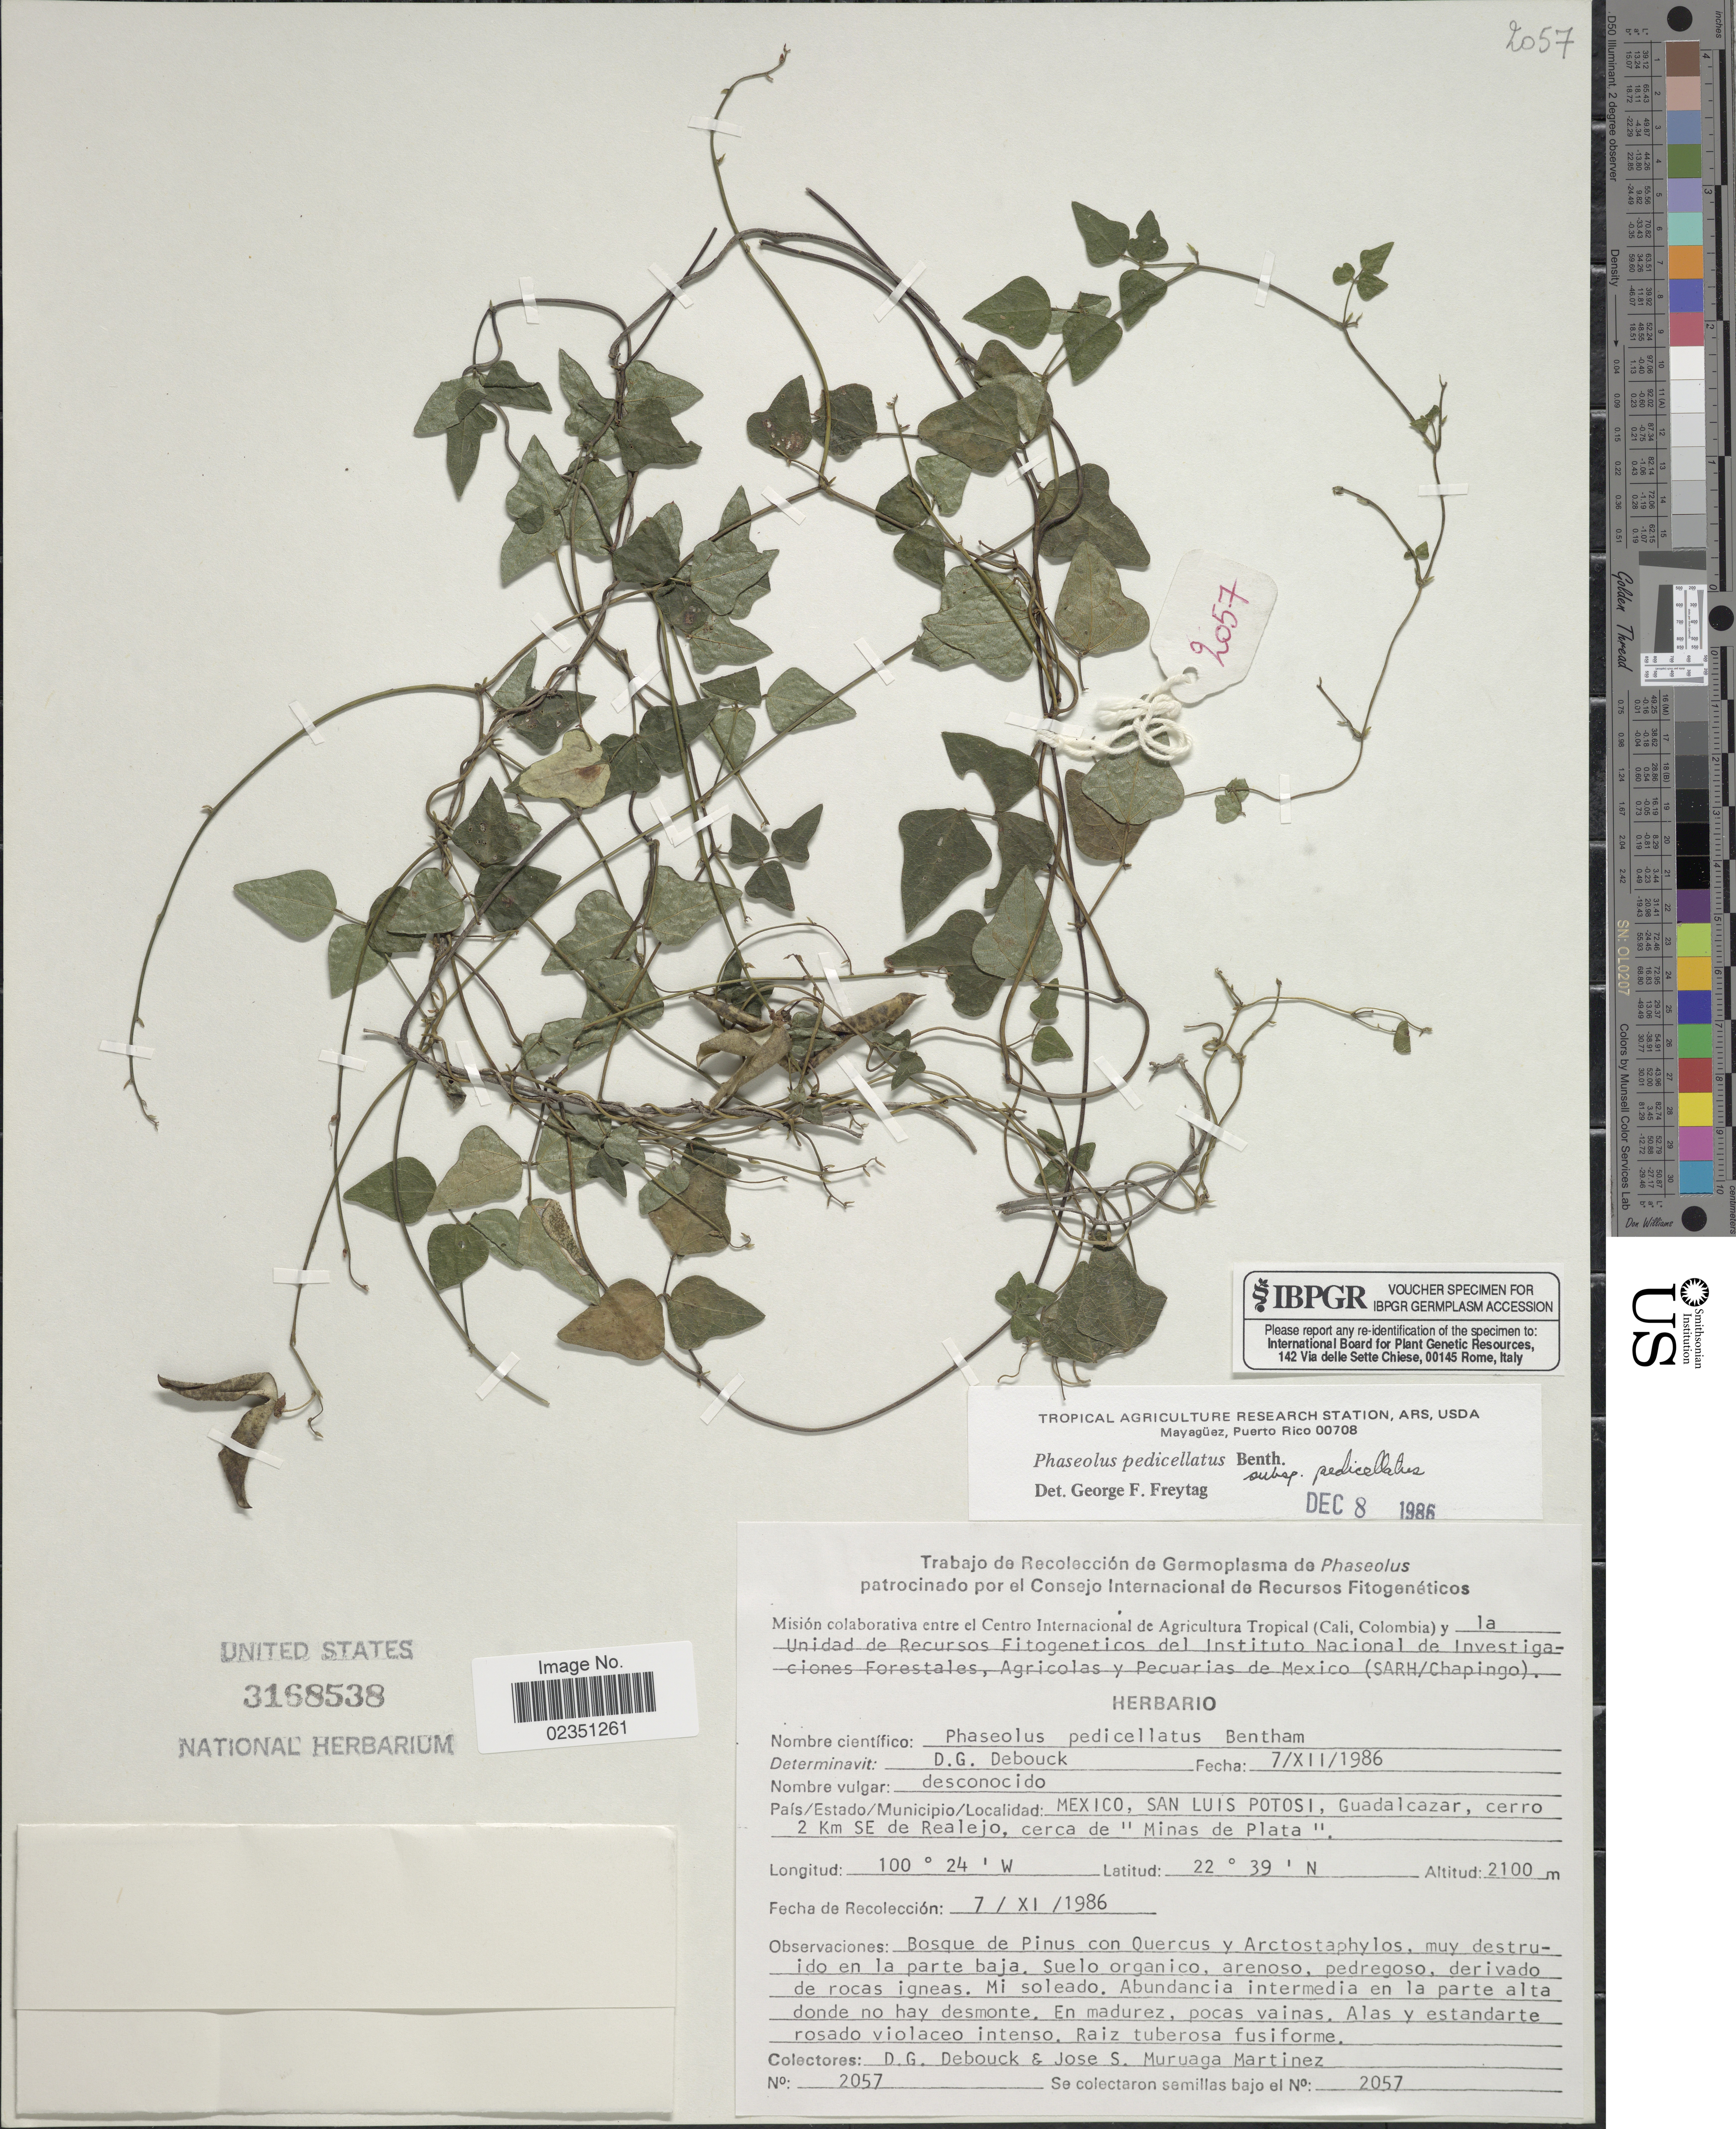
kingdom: Plantae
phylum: Tracheophyta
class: Magnoliopsida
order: Fabales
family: Fabaceae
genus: Phaseolus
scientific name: Phaseolus pedicellatus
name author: Benth.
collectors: D. Debouck & J. Muruaga Martinez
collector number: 2057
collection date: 1986-11-07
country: Mexico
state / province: San Luis Potosí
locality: Guadalcazar, cerro 2 Km SE de Realejo, cerca de Minas de Plata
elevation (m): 2100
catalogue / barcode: US 3168538